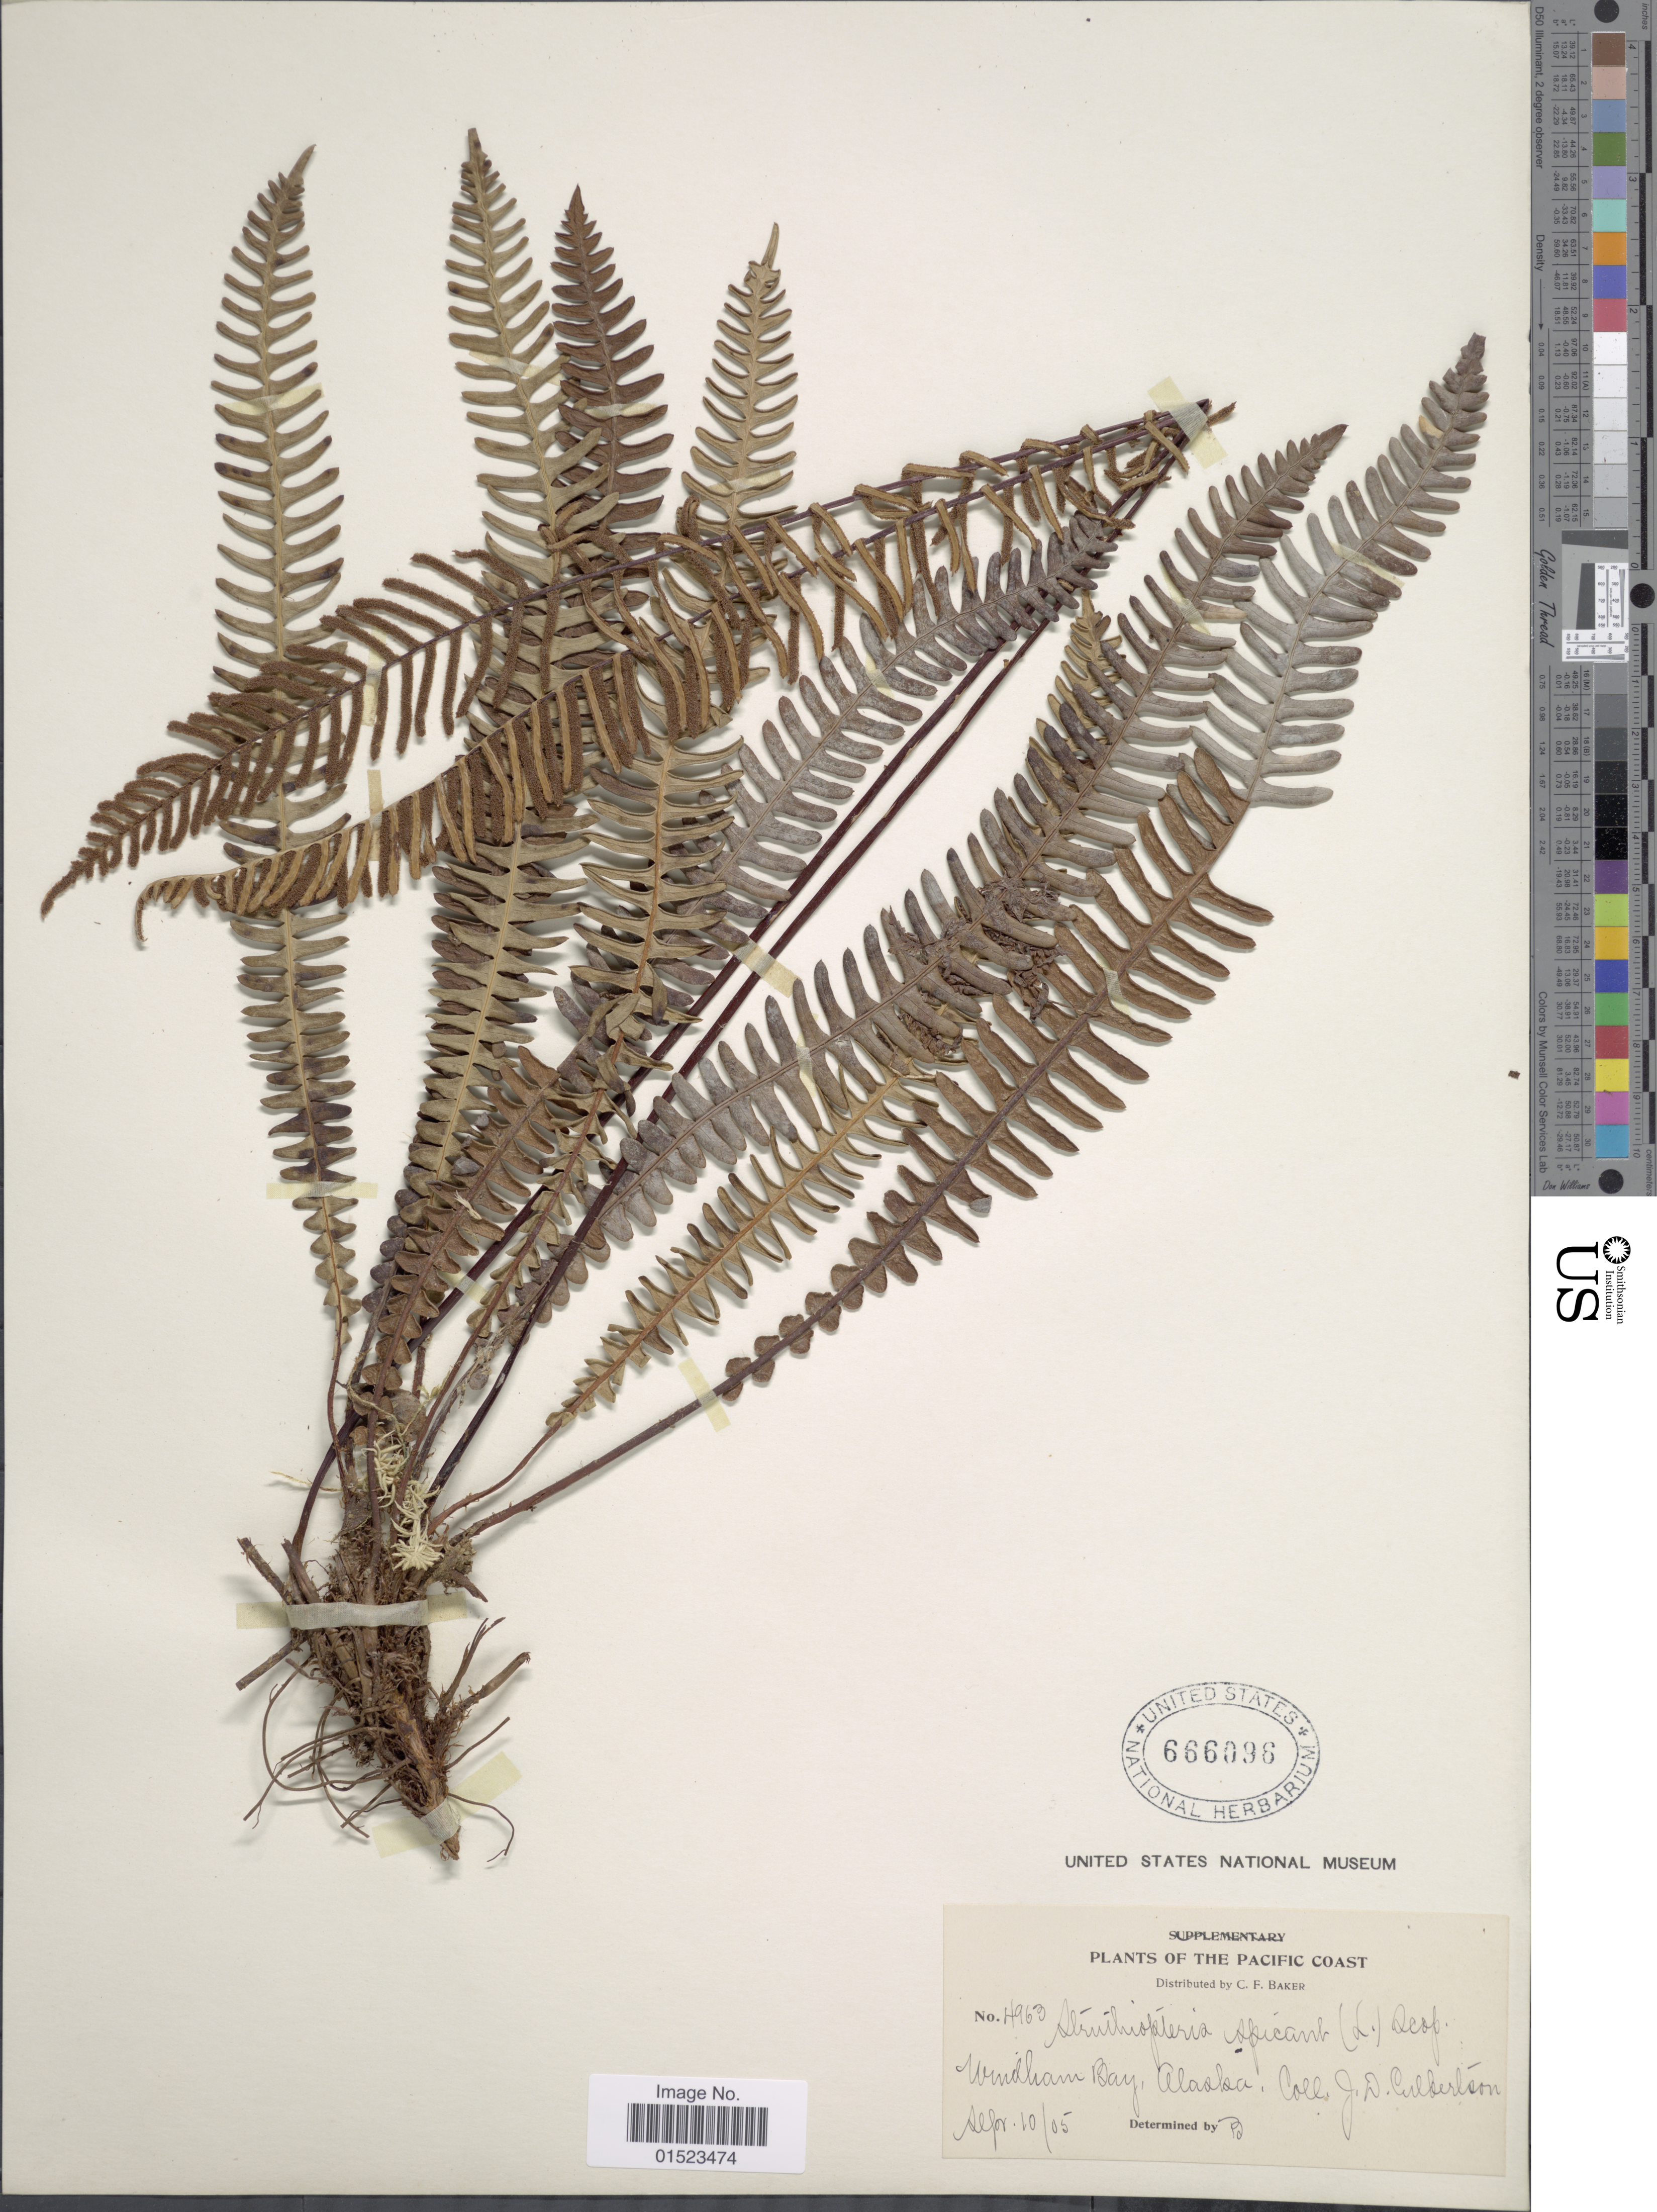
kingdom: Plantae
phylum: Tracheophyta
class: Polypodiopsida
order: Polypodiales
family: Blechnaceae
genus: Blechnum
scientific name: Blechnum spicant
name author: (L.) Sm.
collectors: J. Culbertson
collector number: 4963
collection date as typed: Transcribed d/m/y: 10/9/5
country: United States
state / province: Alaska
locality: Windham Bay, Pacific Coast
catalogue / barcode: US 666096